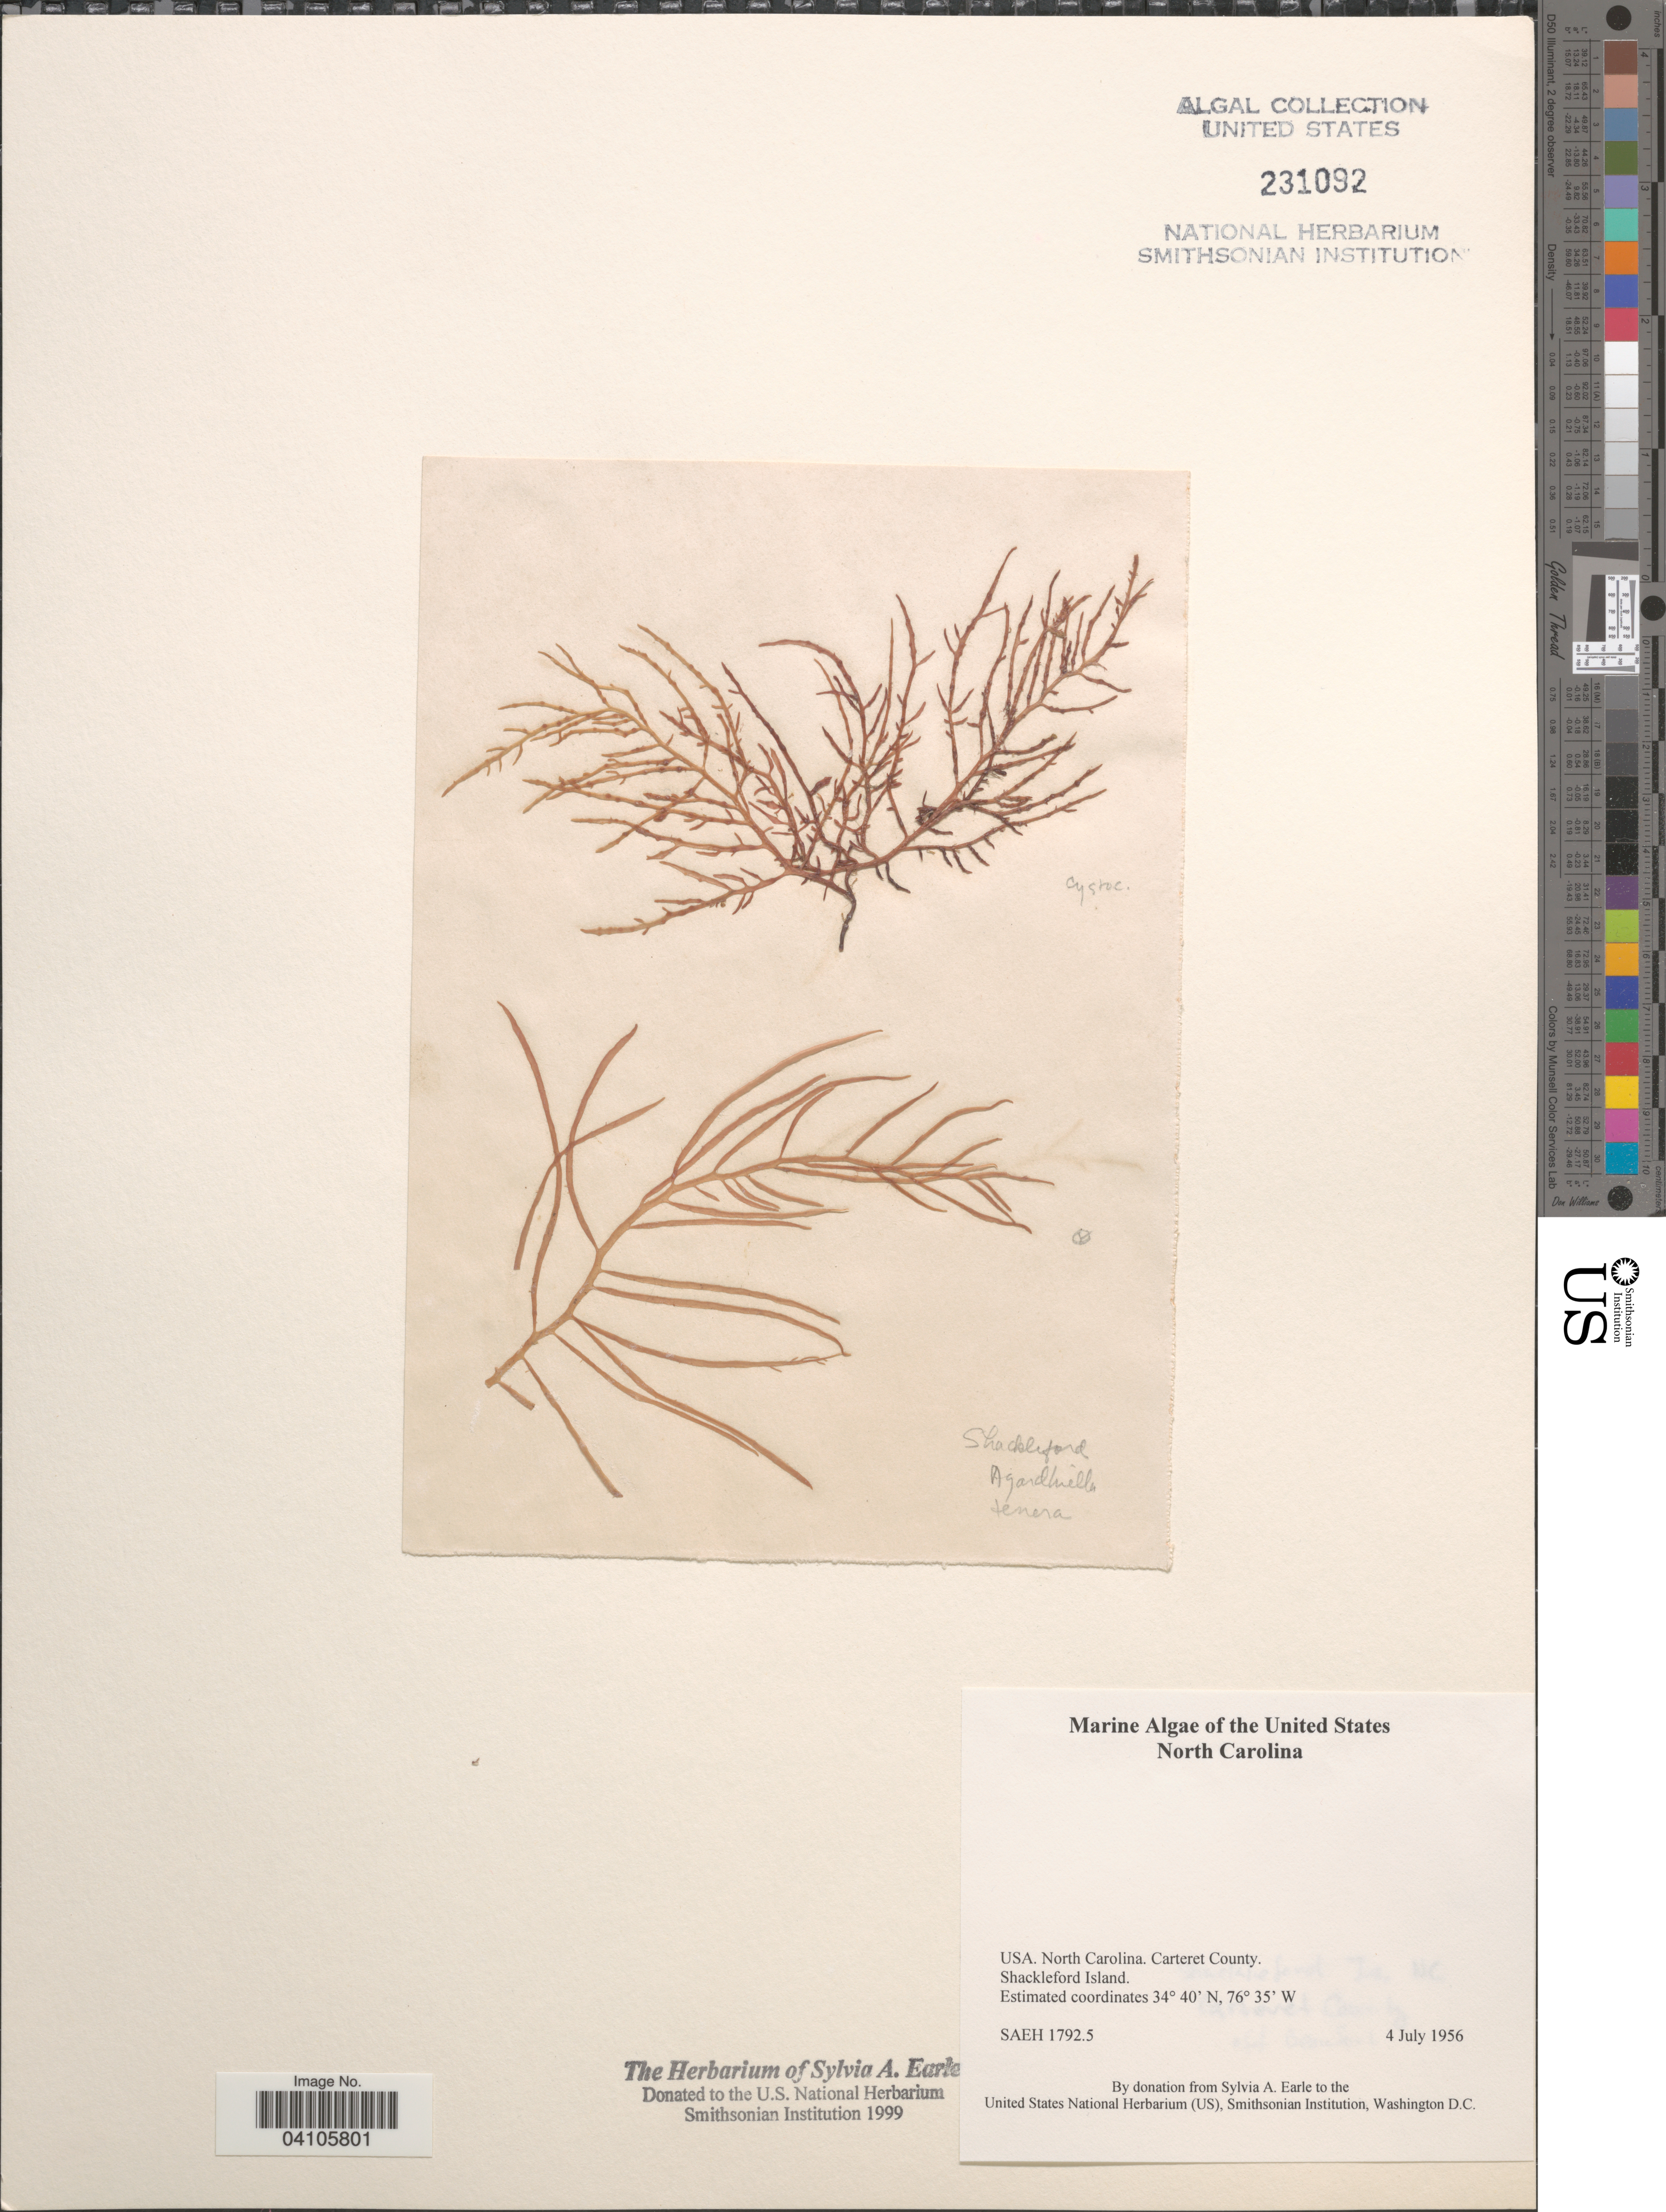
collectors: Ex herb. Sylvia A. Earle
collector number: SAEH1792.5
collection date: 1956-07-04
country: United States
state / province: North Carolina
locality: Carteret County. Shackleford Island.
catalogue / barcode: US 231092